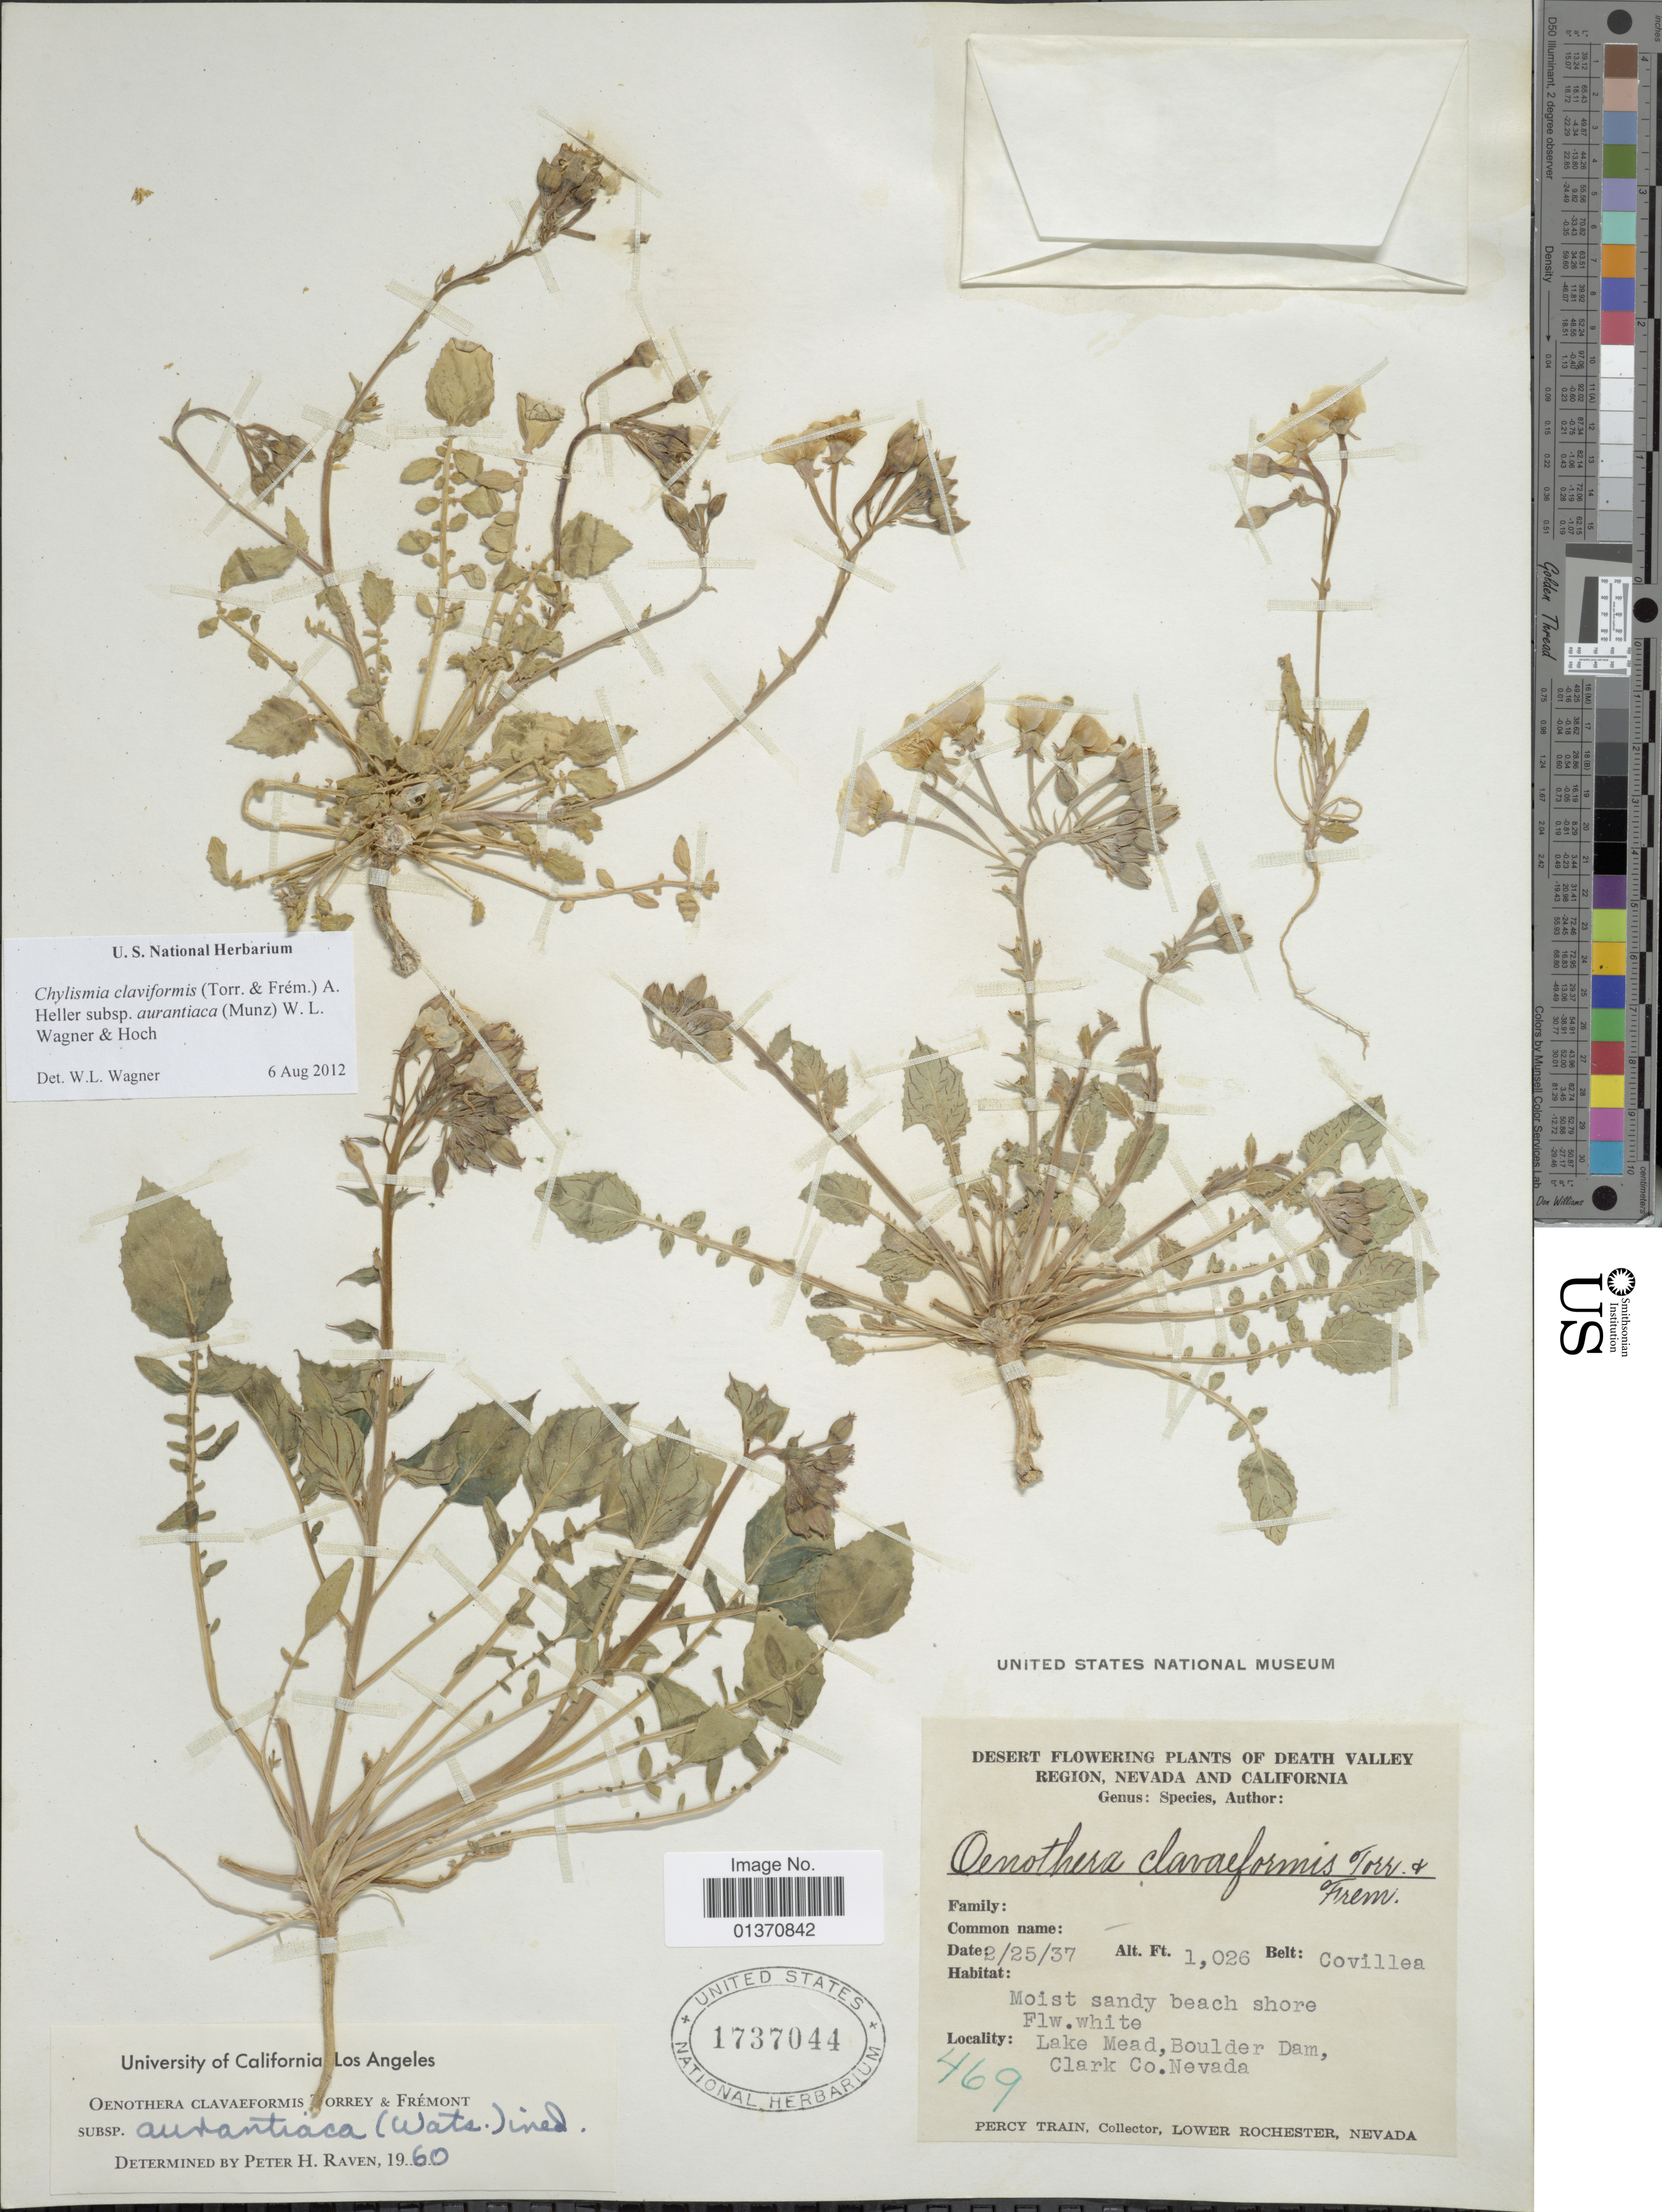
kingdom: Plantae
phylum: Tracheophyta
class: Magnoliopsida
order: Myrtales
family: Onagraceae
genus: Chylismia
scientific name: Chylismia claviformis subsp. aurantiaca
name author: (Munz) W.L. Wagner & Hoch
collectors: P. Train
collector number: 469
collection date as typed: Transcribed d/m/y: 25/2/37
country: United States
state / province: Nevada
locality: Desert Flowering Plants of Death Valley Region, Nevada and California, Moist sandy beach shore, Lake Mead, Boulder Dam, Clark Co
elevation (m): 313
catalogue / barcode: US 1737044